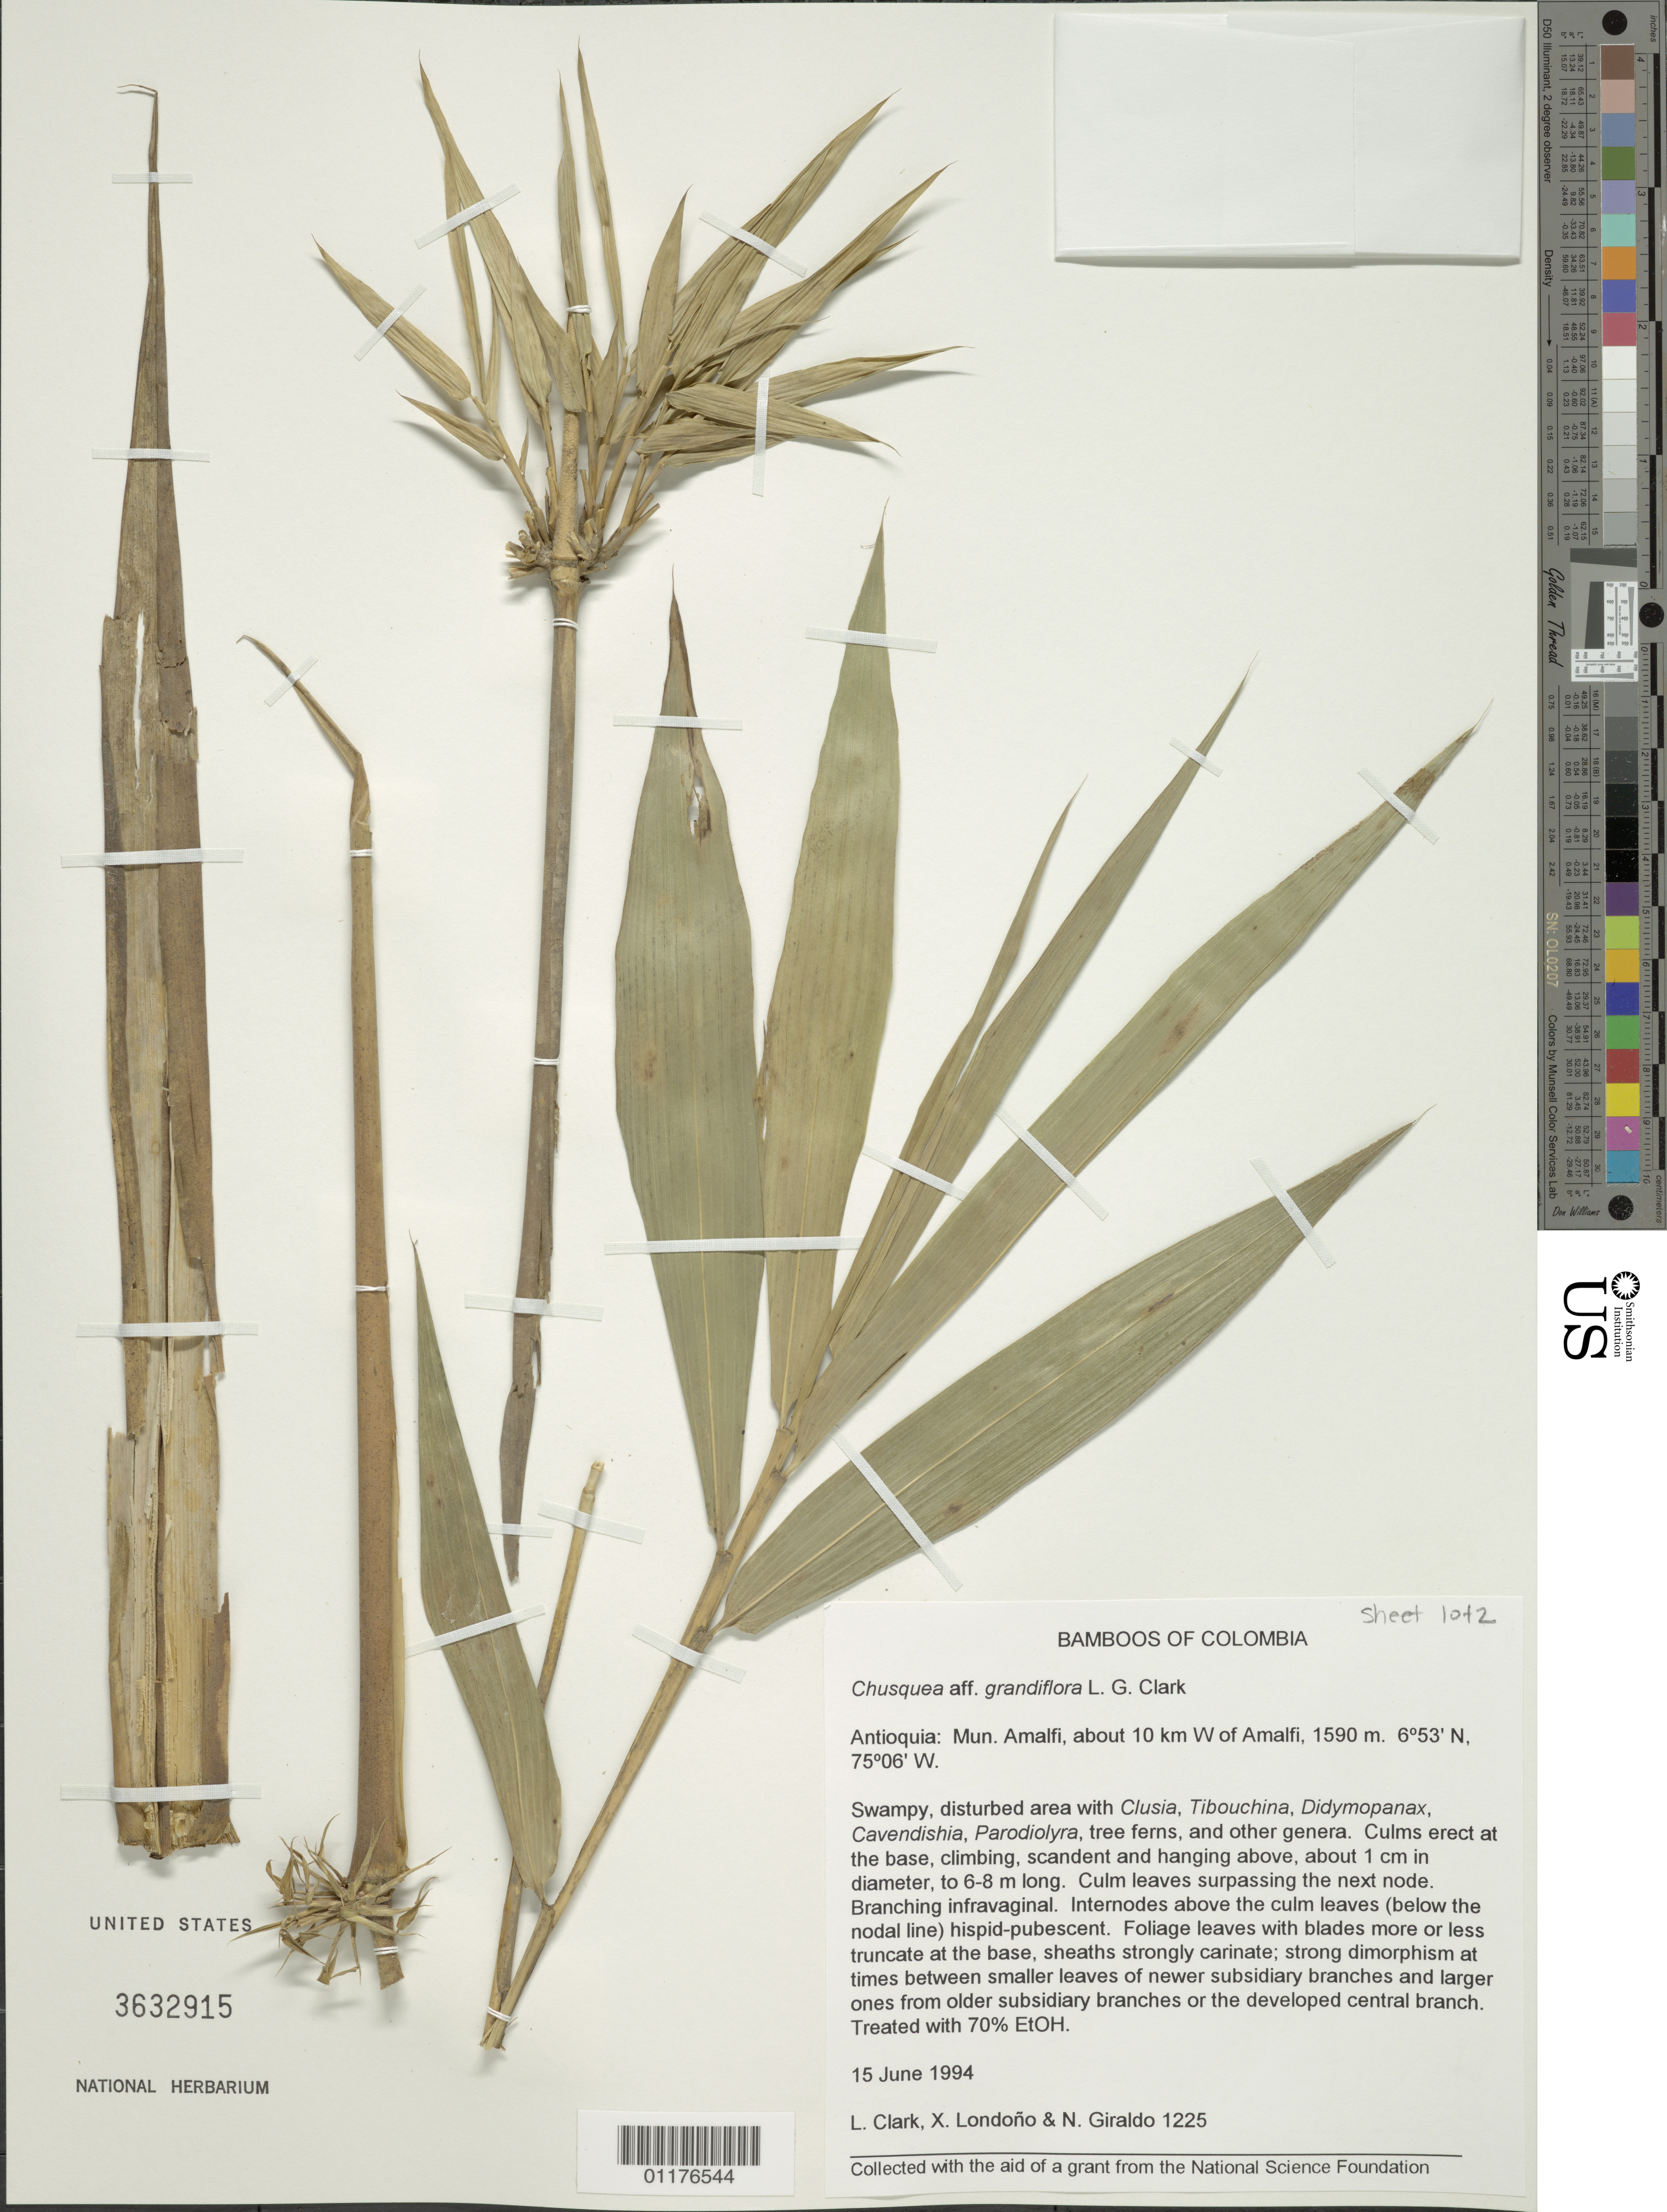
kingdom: Plantae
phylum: Tracheophyta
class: Liliopsida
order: Poales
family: Poaceae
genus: Chusquea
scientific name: Chusquea grandiflora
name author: L.G. Clark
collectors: L. G. Clark, X. Londoño & N. Giraldo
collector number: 1225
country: Colombia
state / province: Antioquiá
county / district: Amalfi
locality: W of Amalfi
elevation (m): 1590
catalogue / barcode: US 3632915